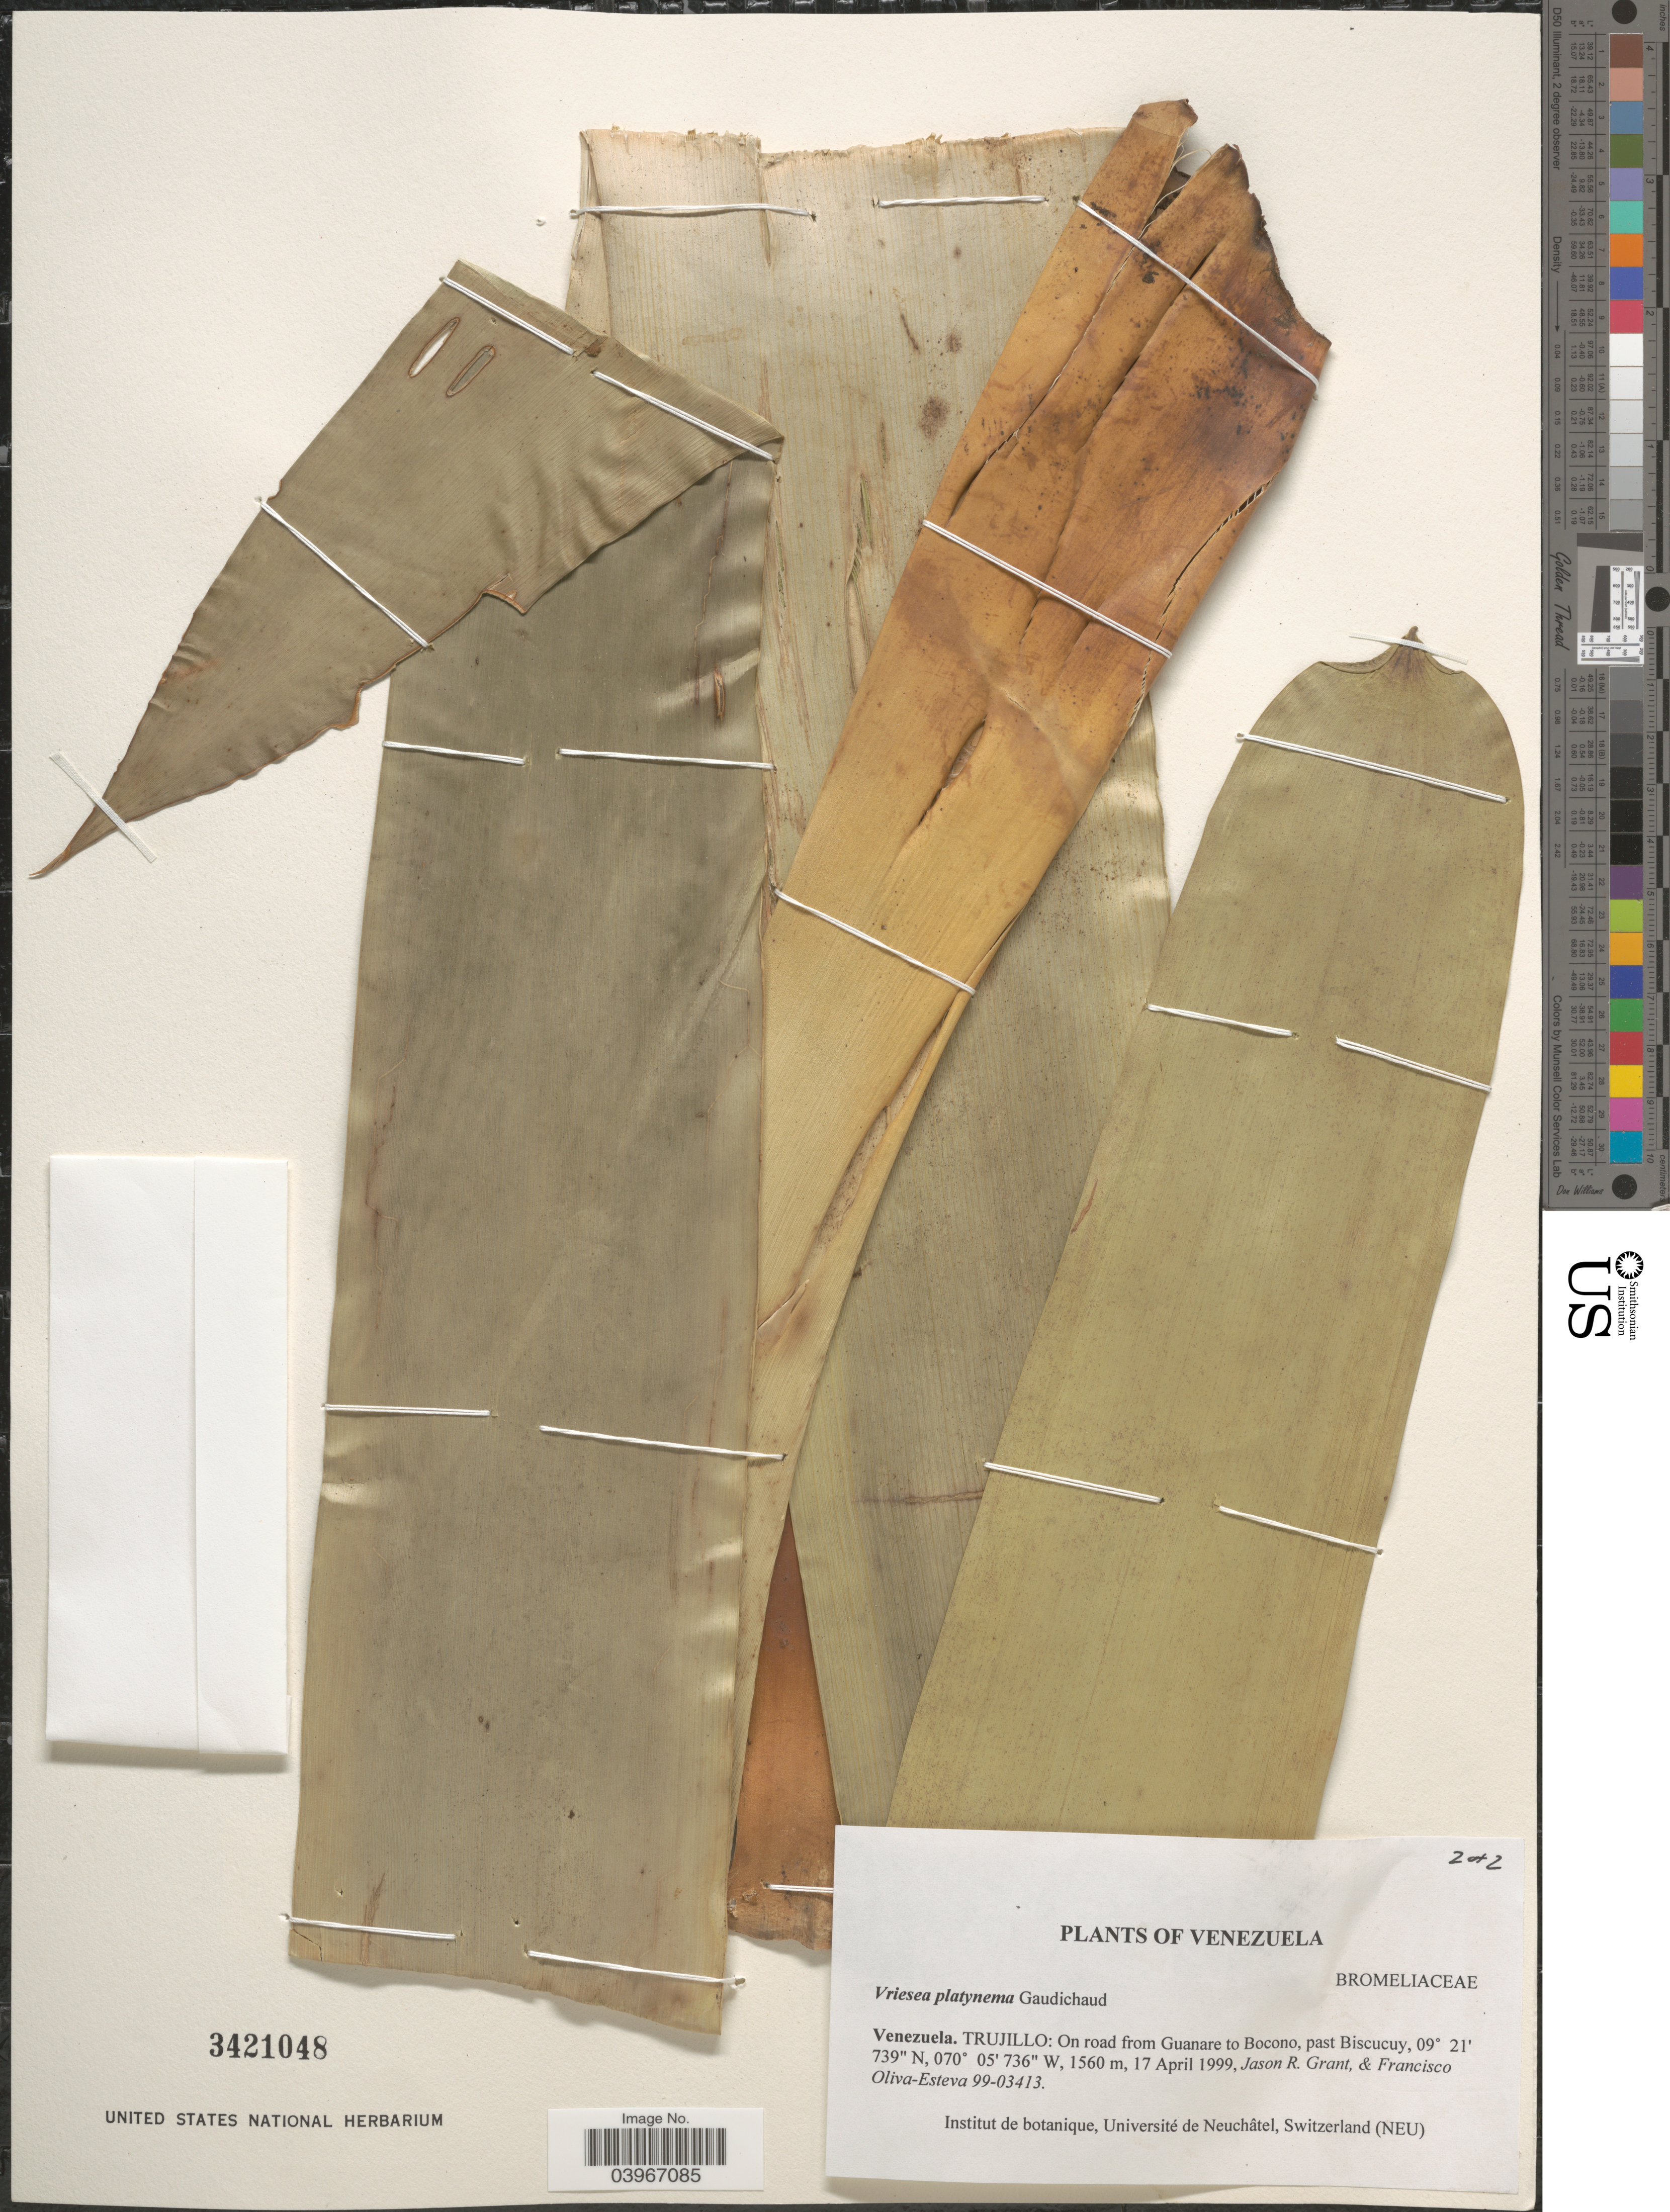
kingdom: Plantae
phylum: Tracheophyta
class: Liliopsida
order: Poales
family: Bromeliaceae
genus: Vriesea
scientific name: Vriesea platynema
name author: Gaudich.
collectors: J. R. Grant & F. Oliva-Esteva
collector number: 99-03413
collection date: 1999-04-17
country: Venezuela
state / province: Trujillo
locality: On road from Guanare to Bocono, past Biscucuy.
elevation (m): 1560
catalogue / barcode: US 3421048